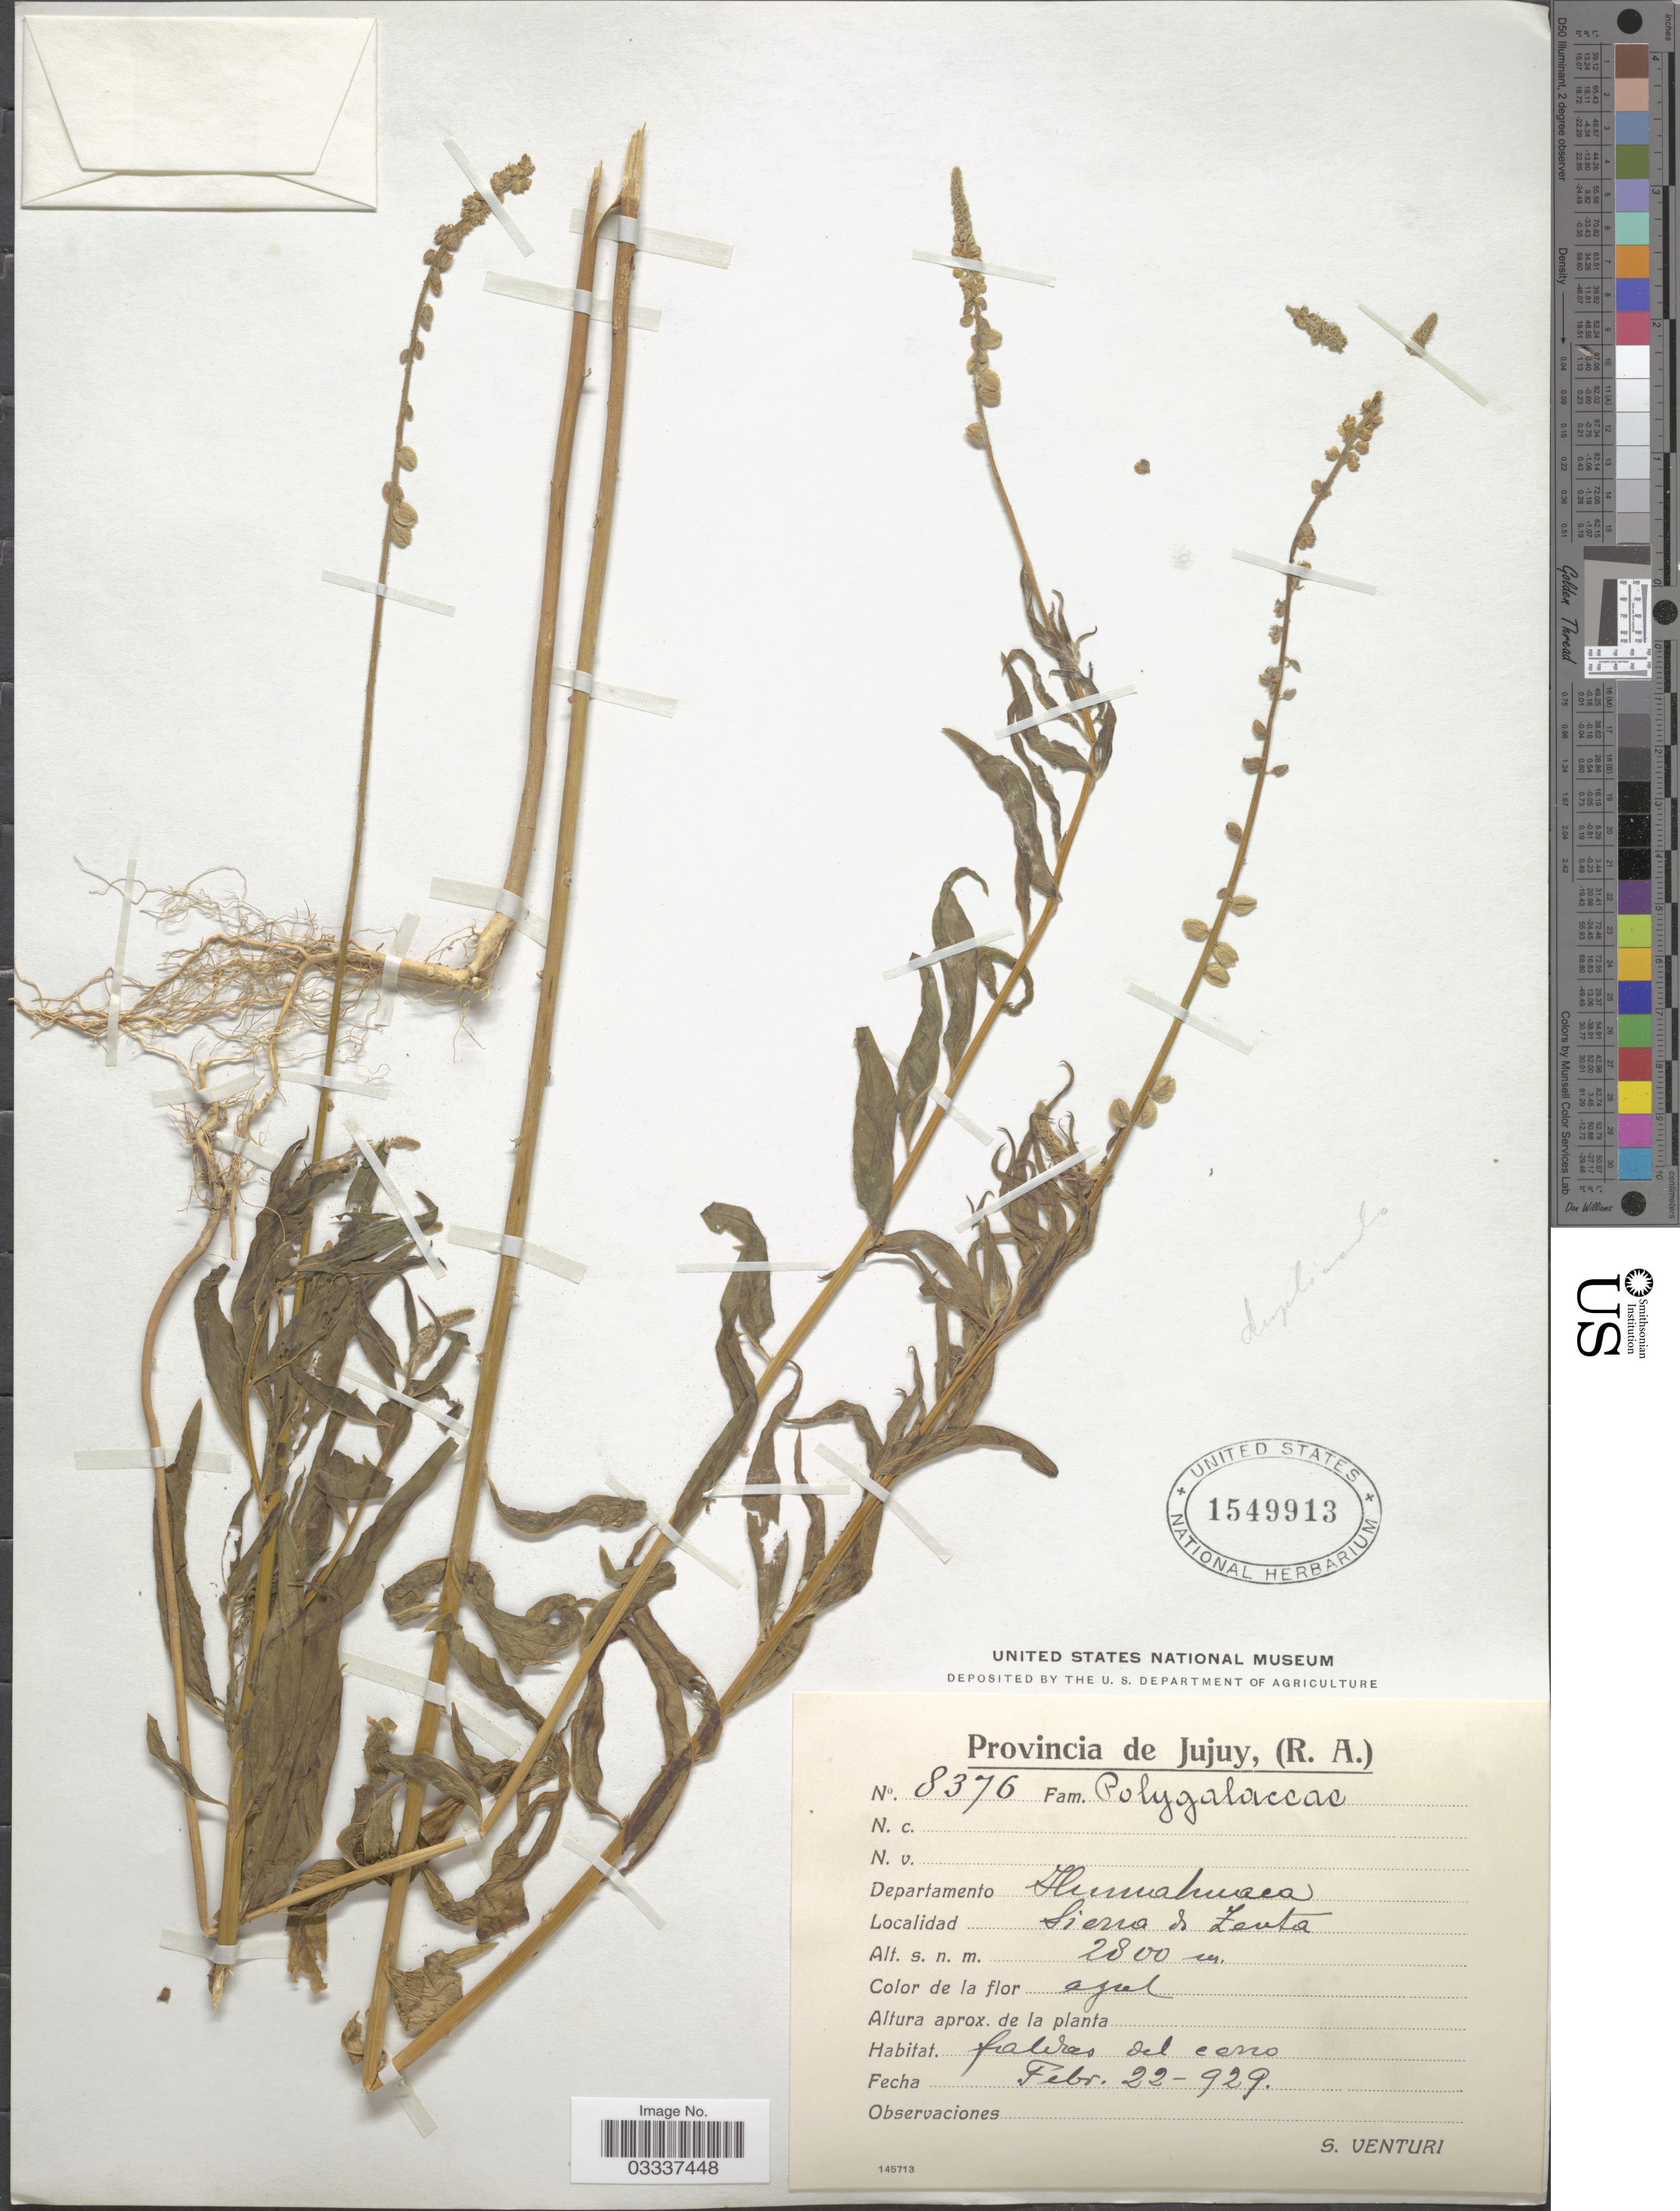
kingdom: Plantae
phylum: Tracheophyta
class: Magnoliopsida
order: Fabales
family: Polygalaceae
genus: Monnina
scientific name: Monnina erioclada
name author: Gand.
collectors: S. Venturi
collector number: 8376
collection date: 1929-02-22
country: Argentina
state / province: Jujuy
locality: Departamento Humahuaca, Sierra de Zenta.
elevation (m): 2800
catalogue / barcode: US 1549913